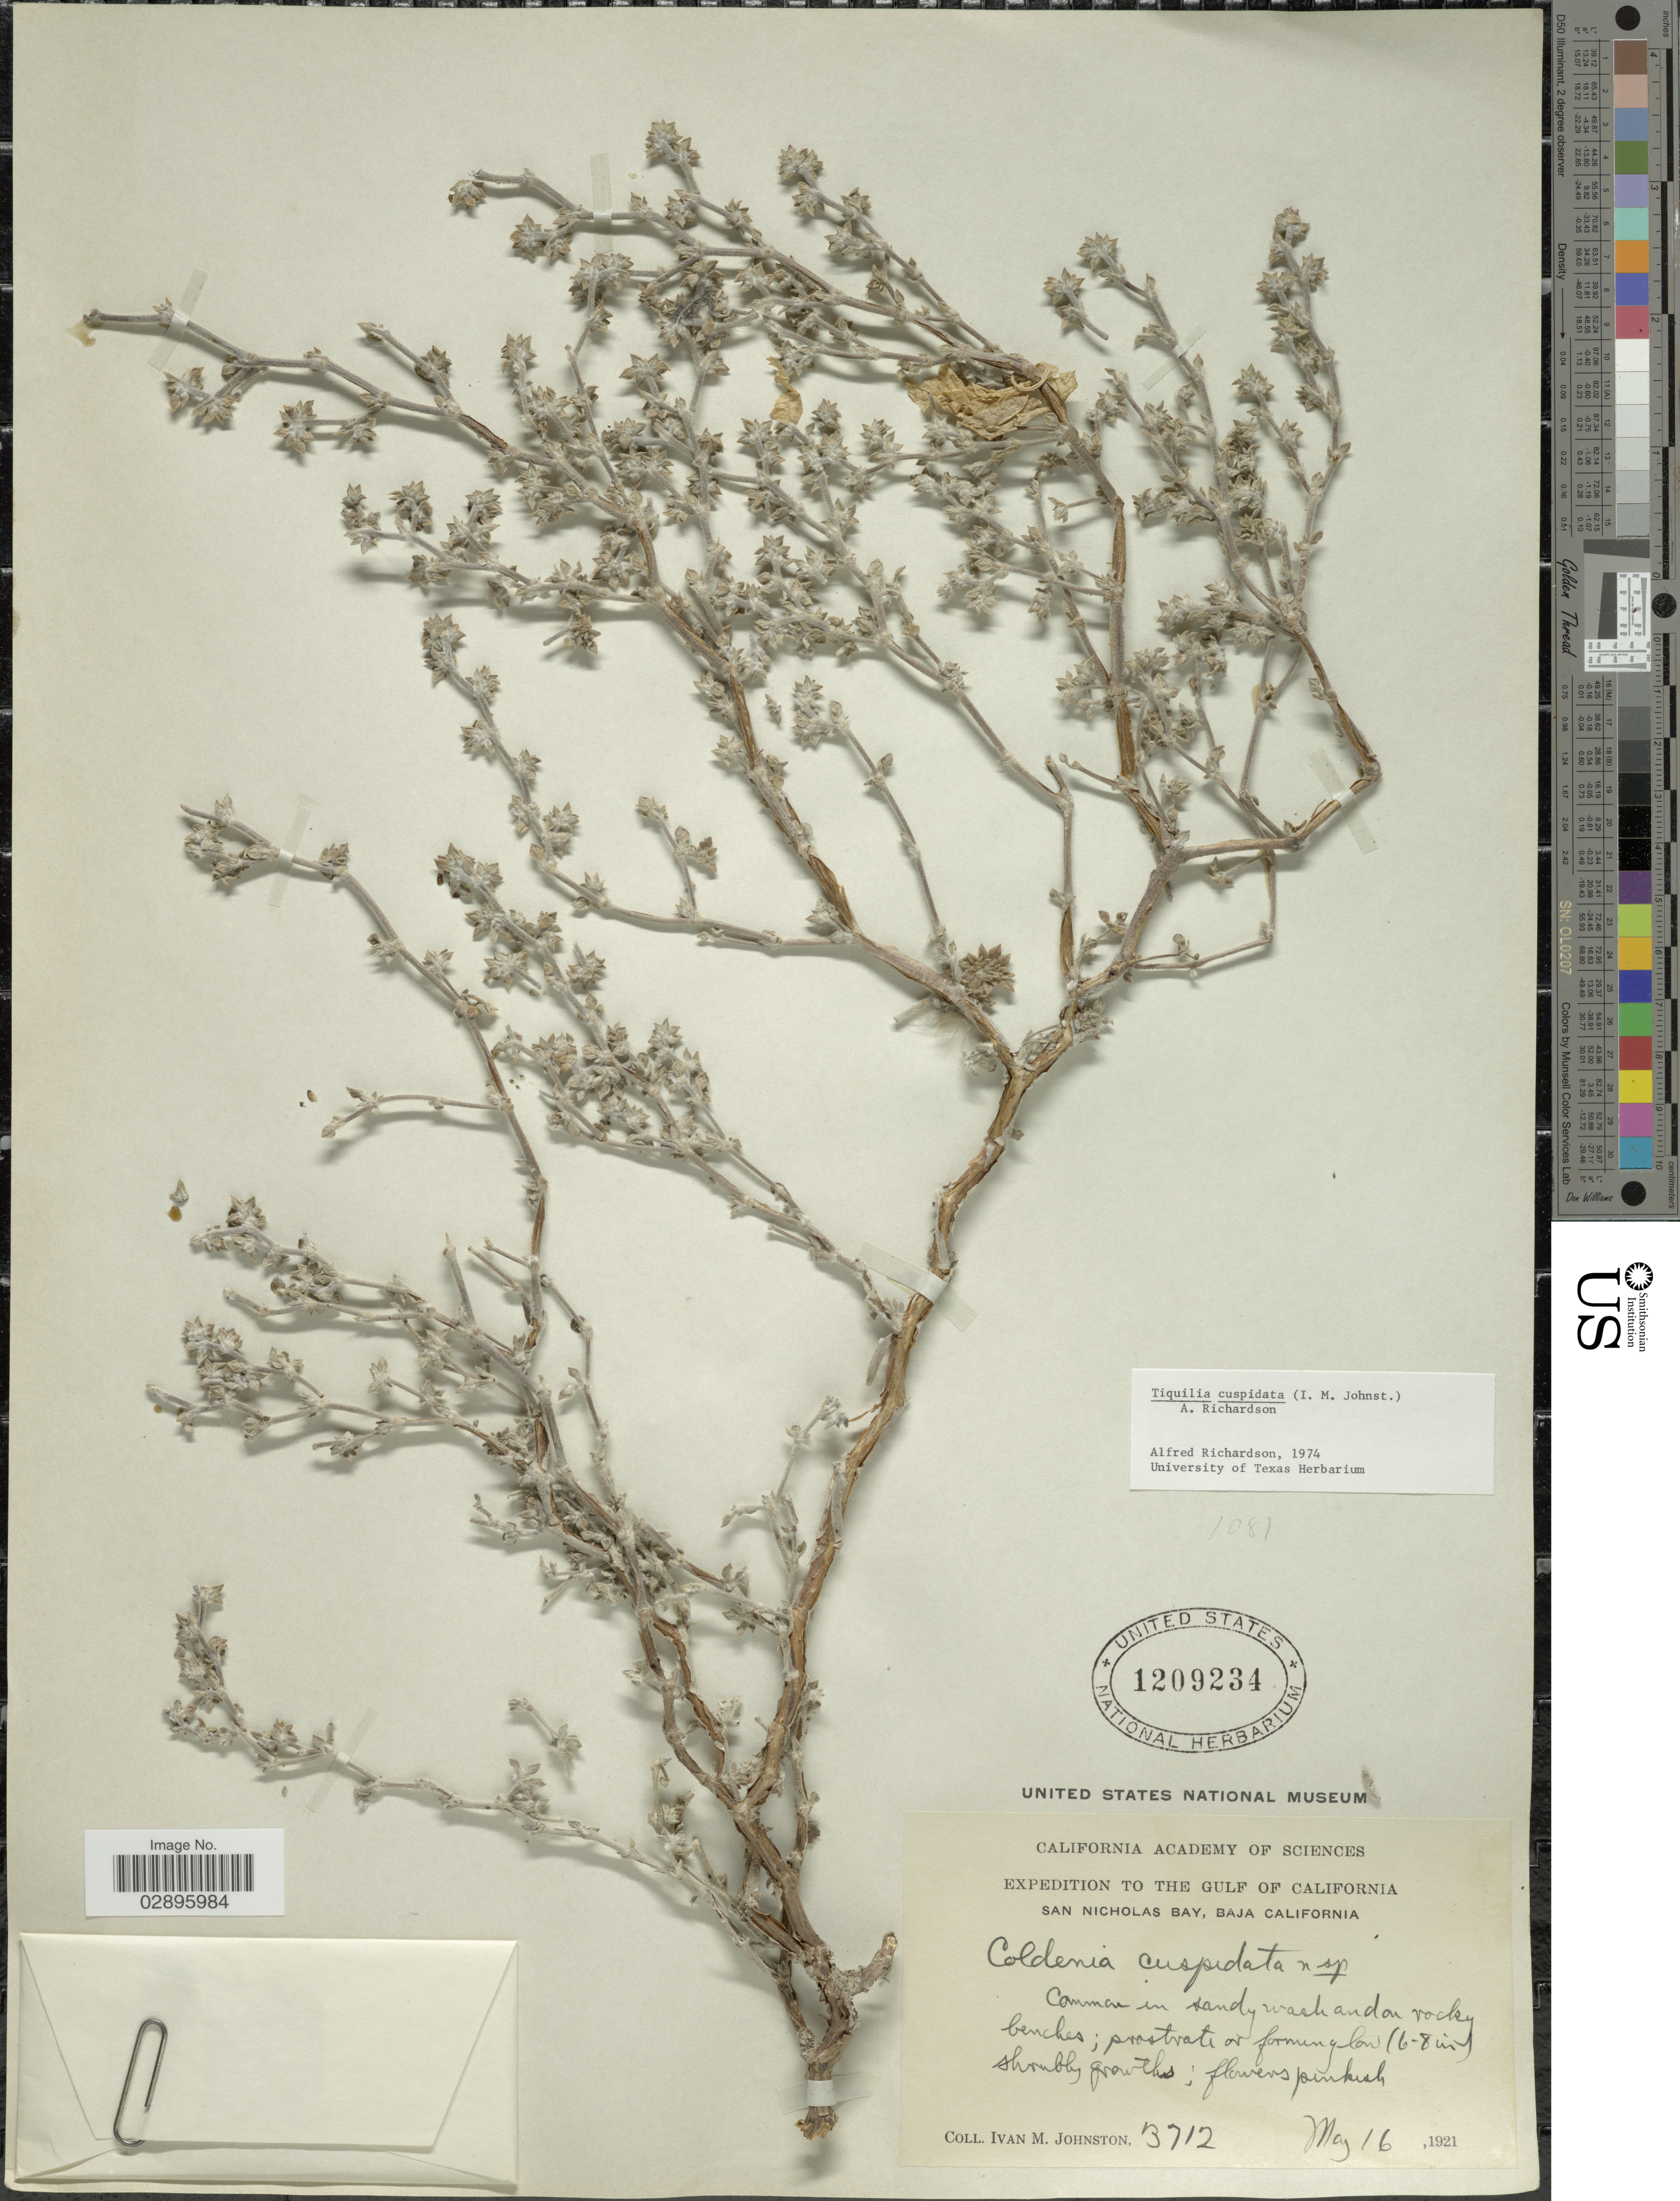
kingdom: Plantae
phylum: Tracheophyta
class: Magnoliopsida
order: Boraginales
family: Ehretiaceae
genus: Tiquilia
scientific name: Tiquilia cuspidata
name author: (I.M. Johnst.) A.T. Richardson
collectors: I.M. Johnston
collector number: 3712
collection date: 1921-05-16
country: Mexico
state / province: Baja California Sur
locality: The Gulf of California. San Nicholas Bay.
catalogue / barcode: US 1209234